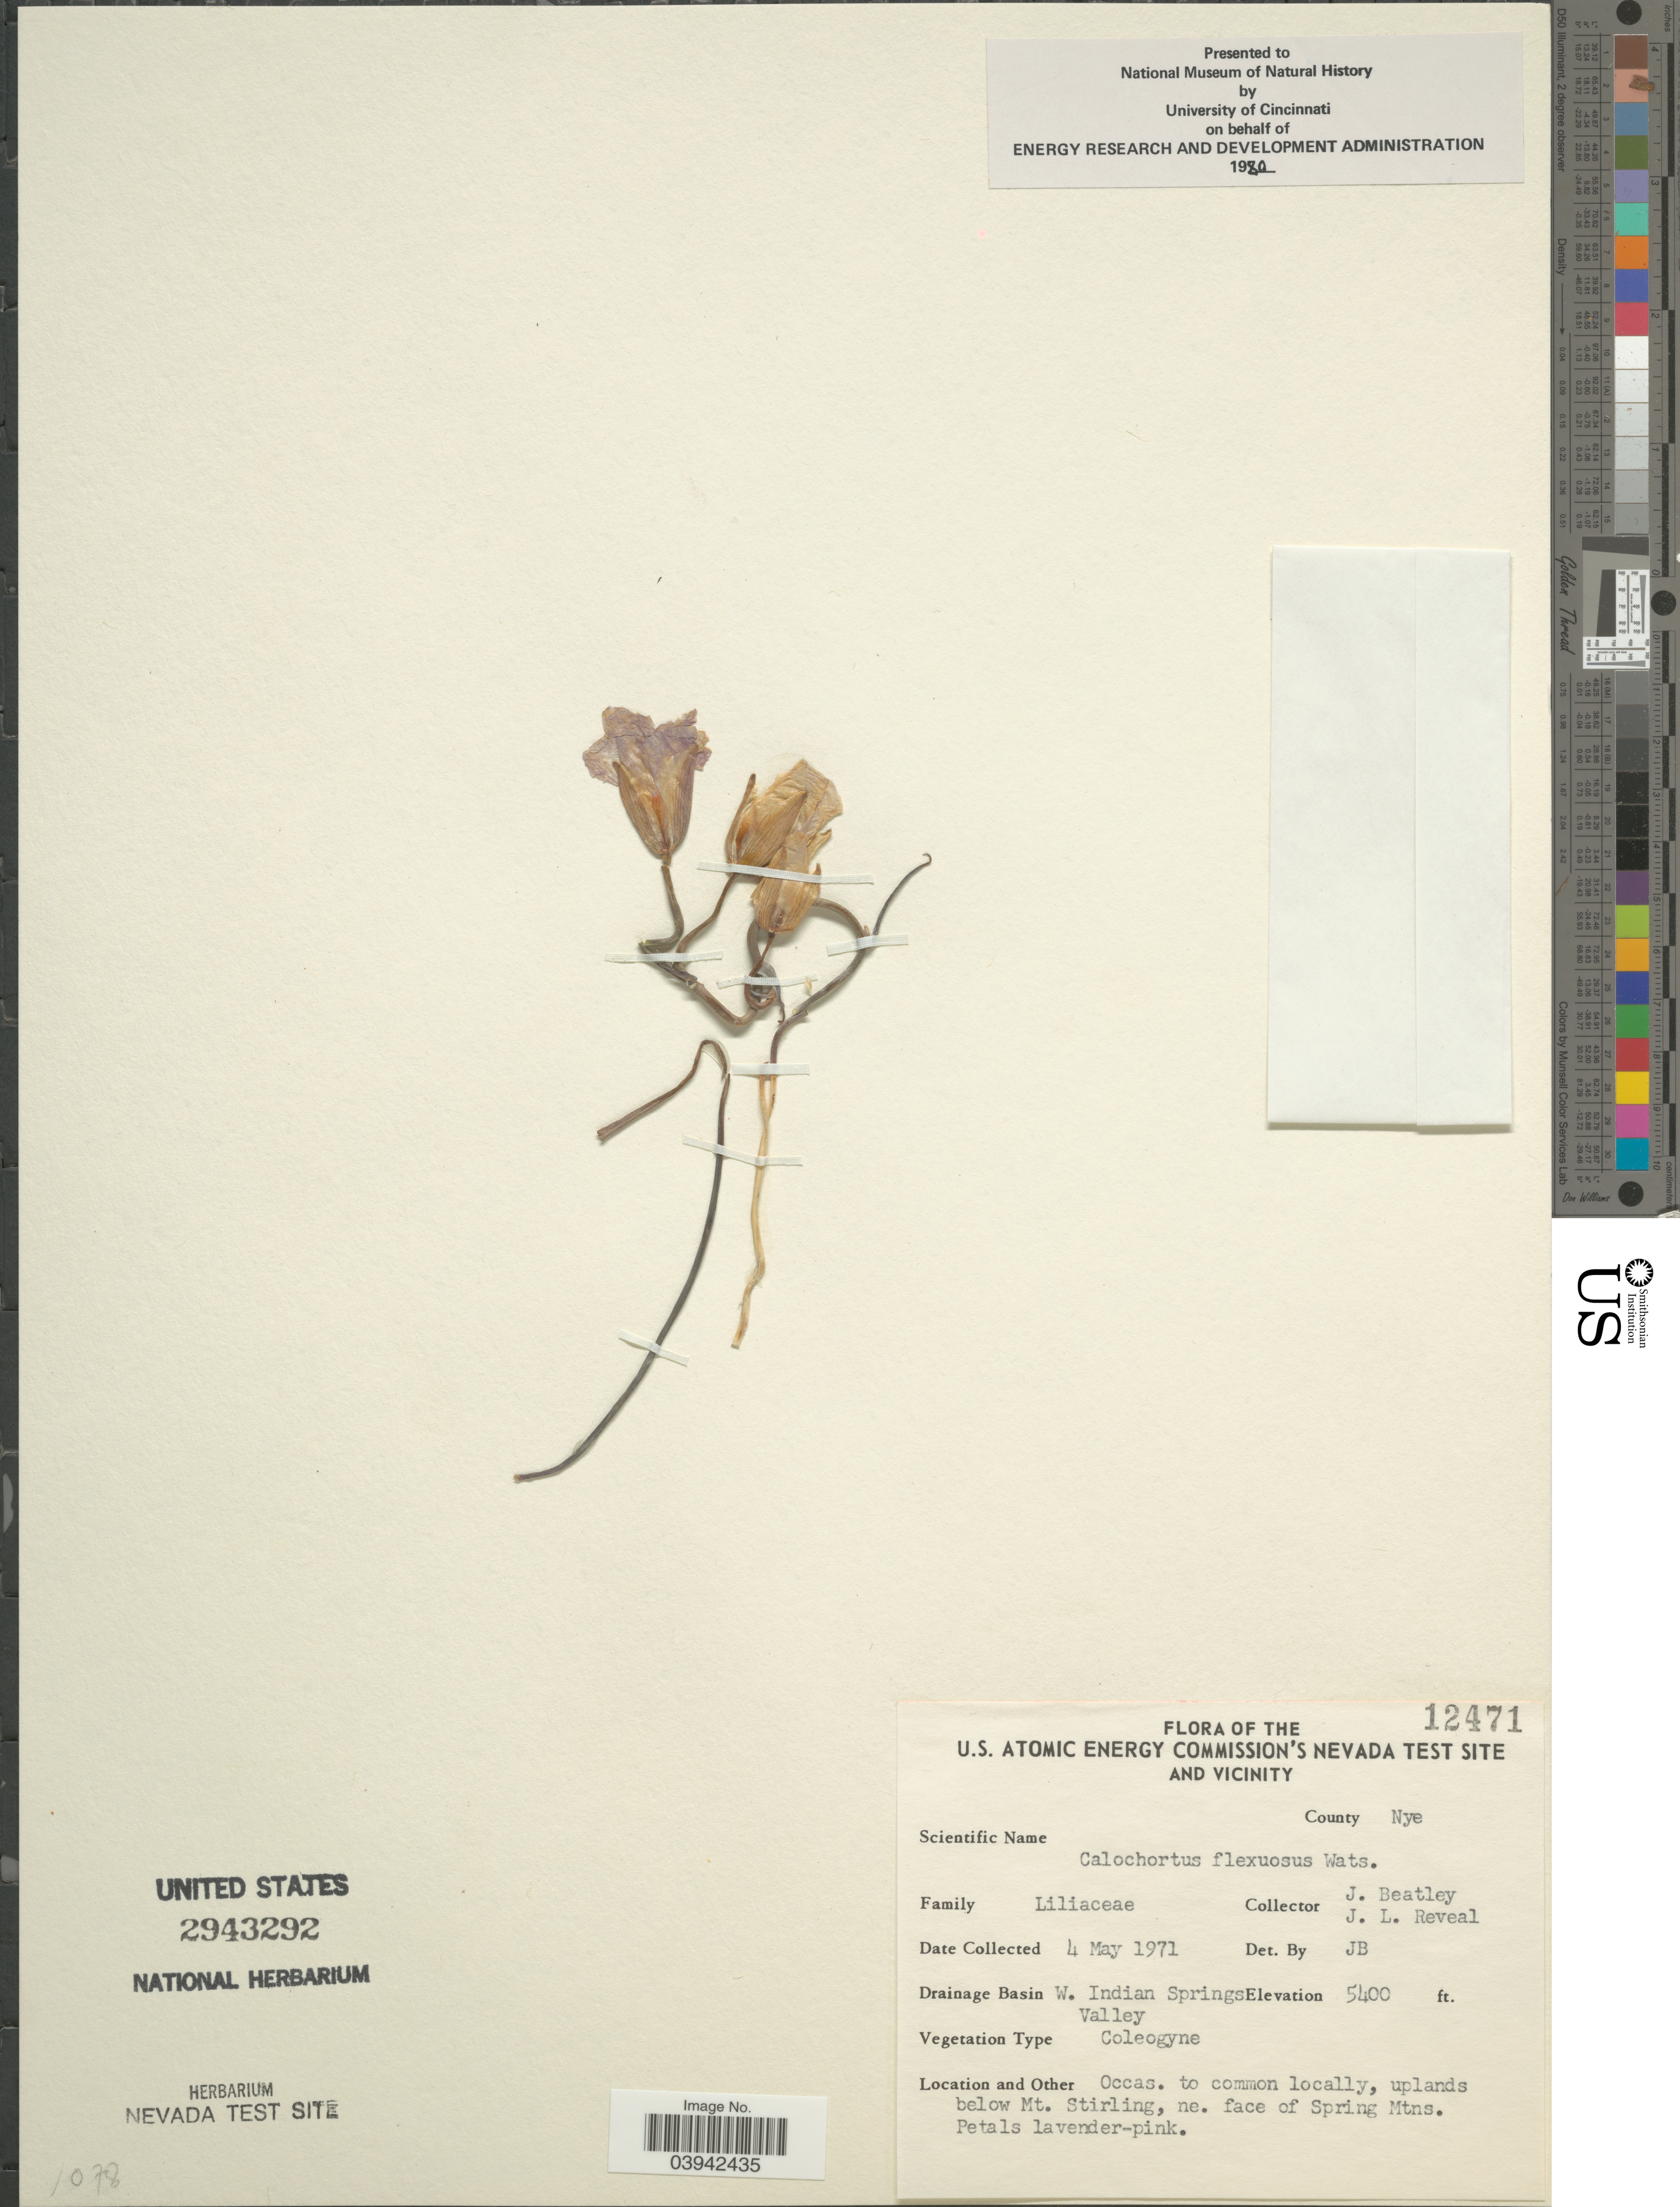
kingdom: Plantae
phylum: Tracheophyta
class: Liliopsida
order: Liliales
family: Liliaceae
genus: Calochortus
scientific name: Calochortus flexuosus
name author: S. Watson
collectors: J. C. Beatley & J. L. Reveal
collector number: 12471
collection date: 1971-05-04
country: United States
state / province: Nevada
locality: The U.S. Atomic Energy Commission's Nevada Test Site and Vicinity. County Nye. Drainage Basin W. Indian Springs Valley. Uplands below Mt. Stirling, ne. face of Spring Mtns.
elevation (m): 1646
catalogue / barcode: US 2943292